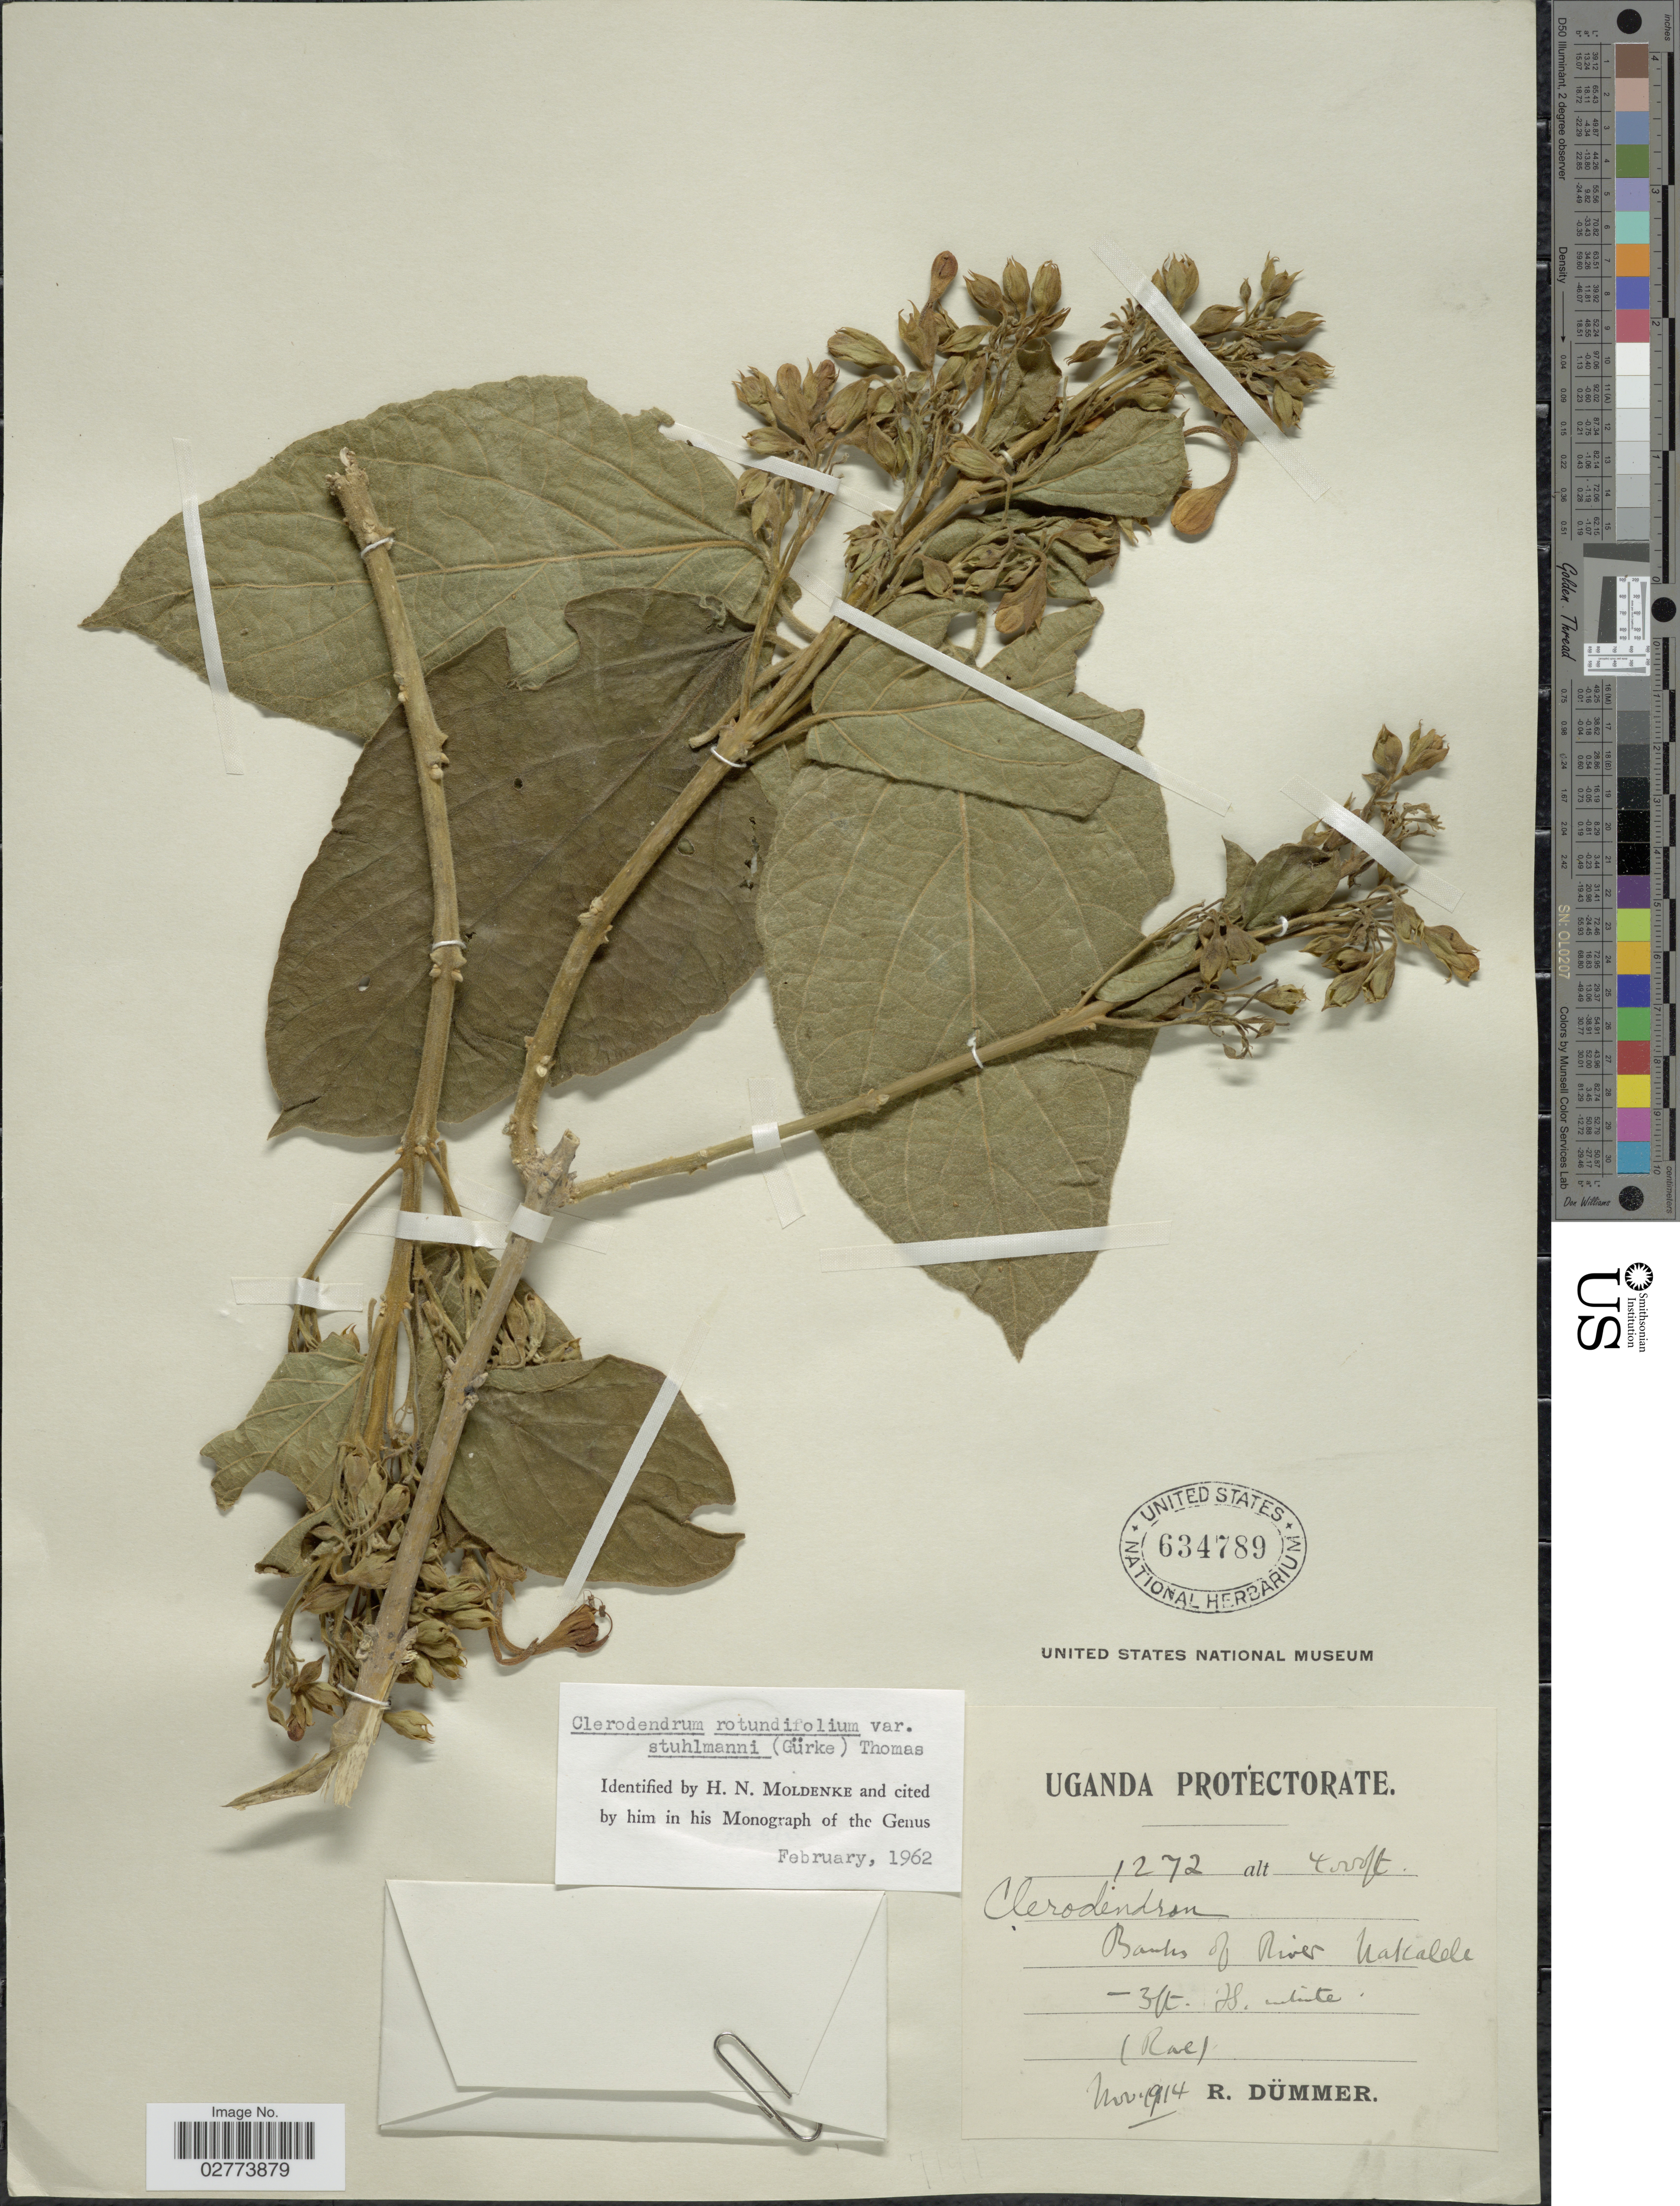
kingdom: Plantae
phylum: Tracheophyta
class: Magnoliopsida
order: Lamiales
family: Lamiaceae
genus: Clerodendrum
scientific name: Clerodendrum rotundifolium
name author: Oliv.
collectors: R. A. Dümmer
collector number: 1272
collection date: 1914-11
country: Uganda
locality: Banks of River Nakalde.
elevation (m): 1219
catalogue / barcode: US 634789